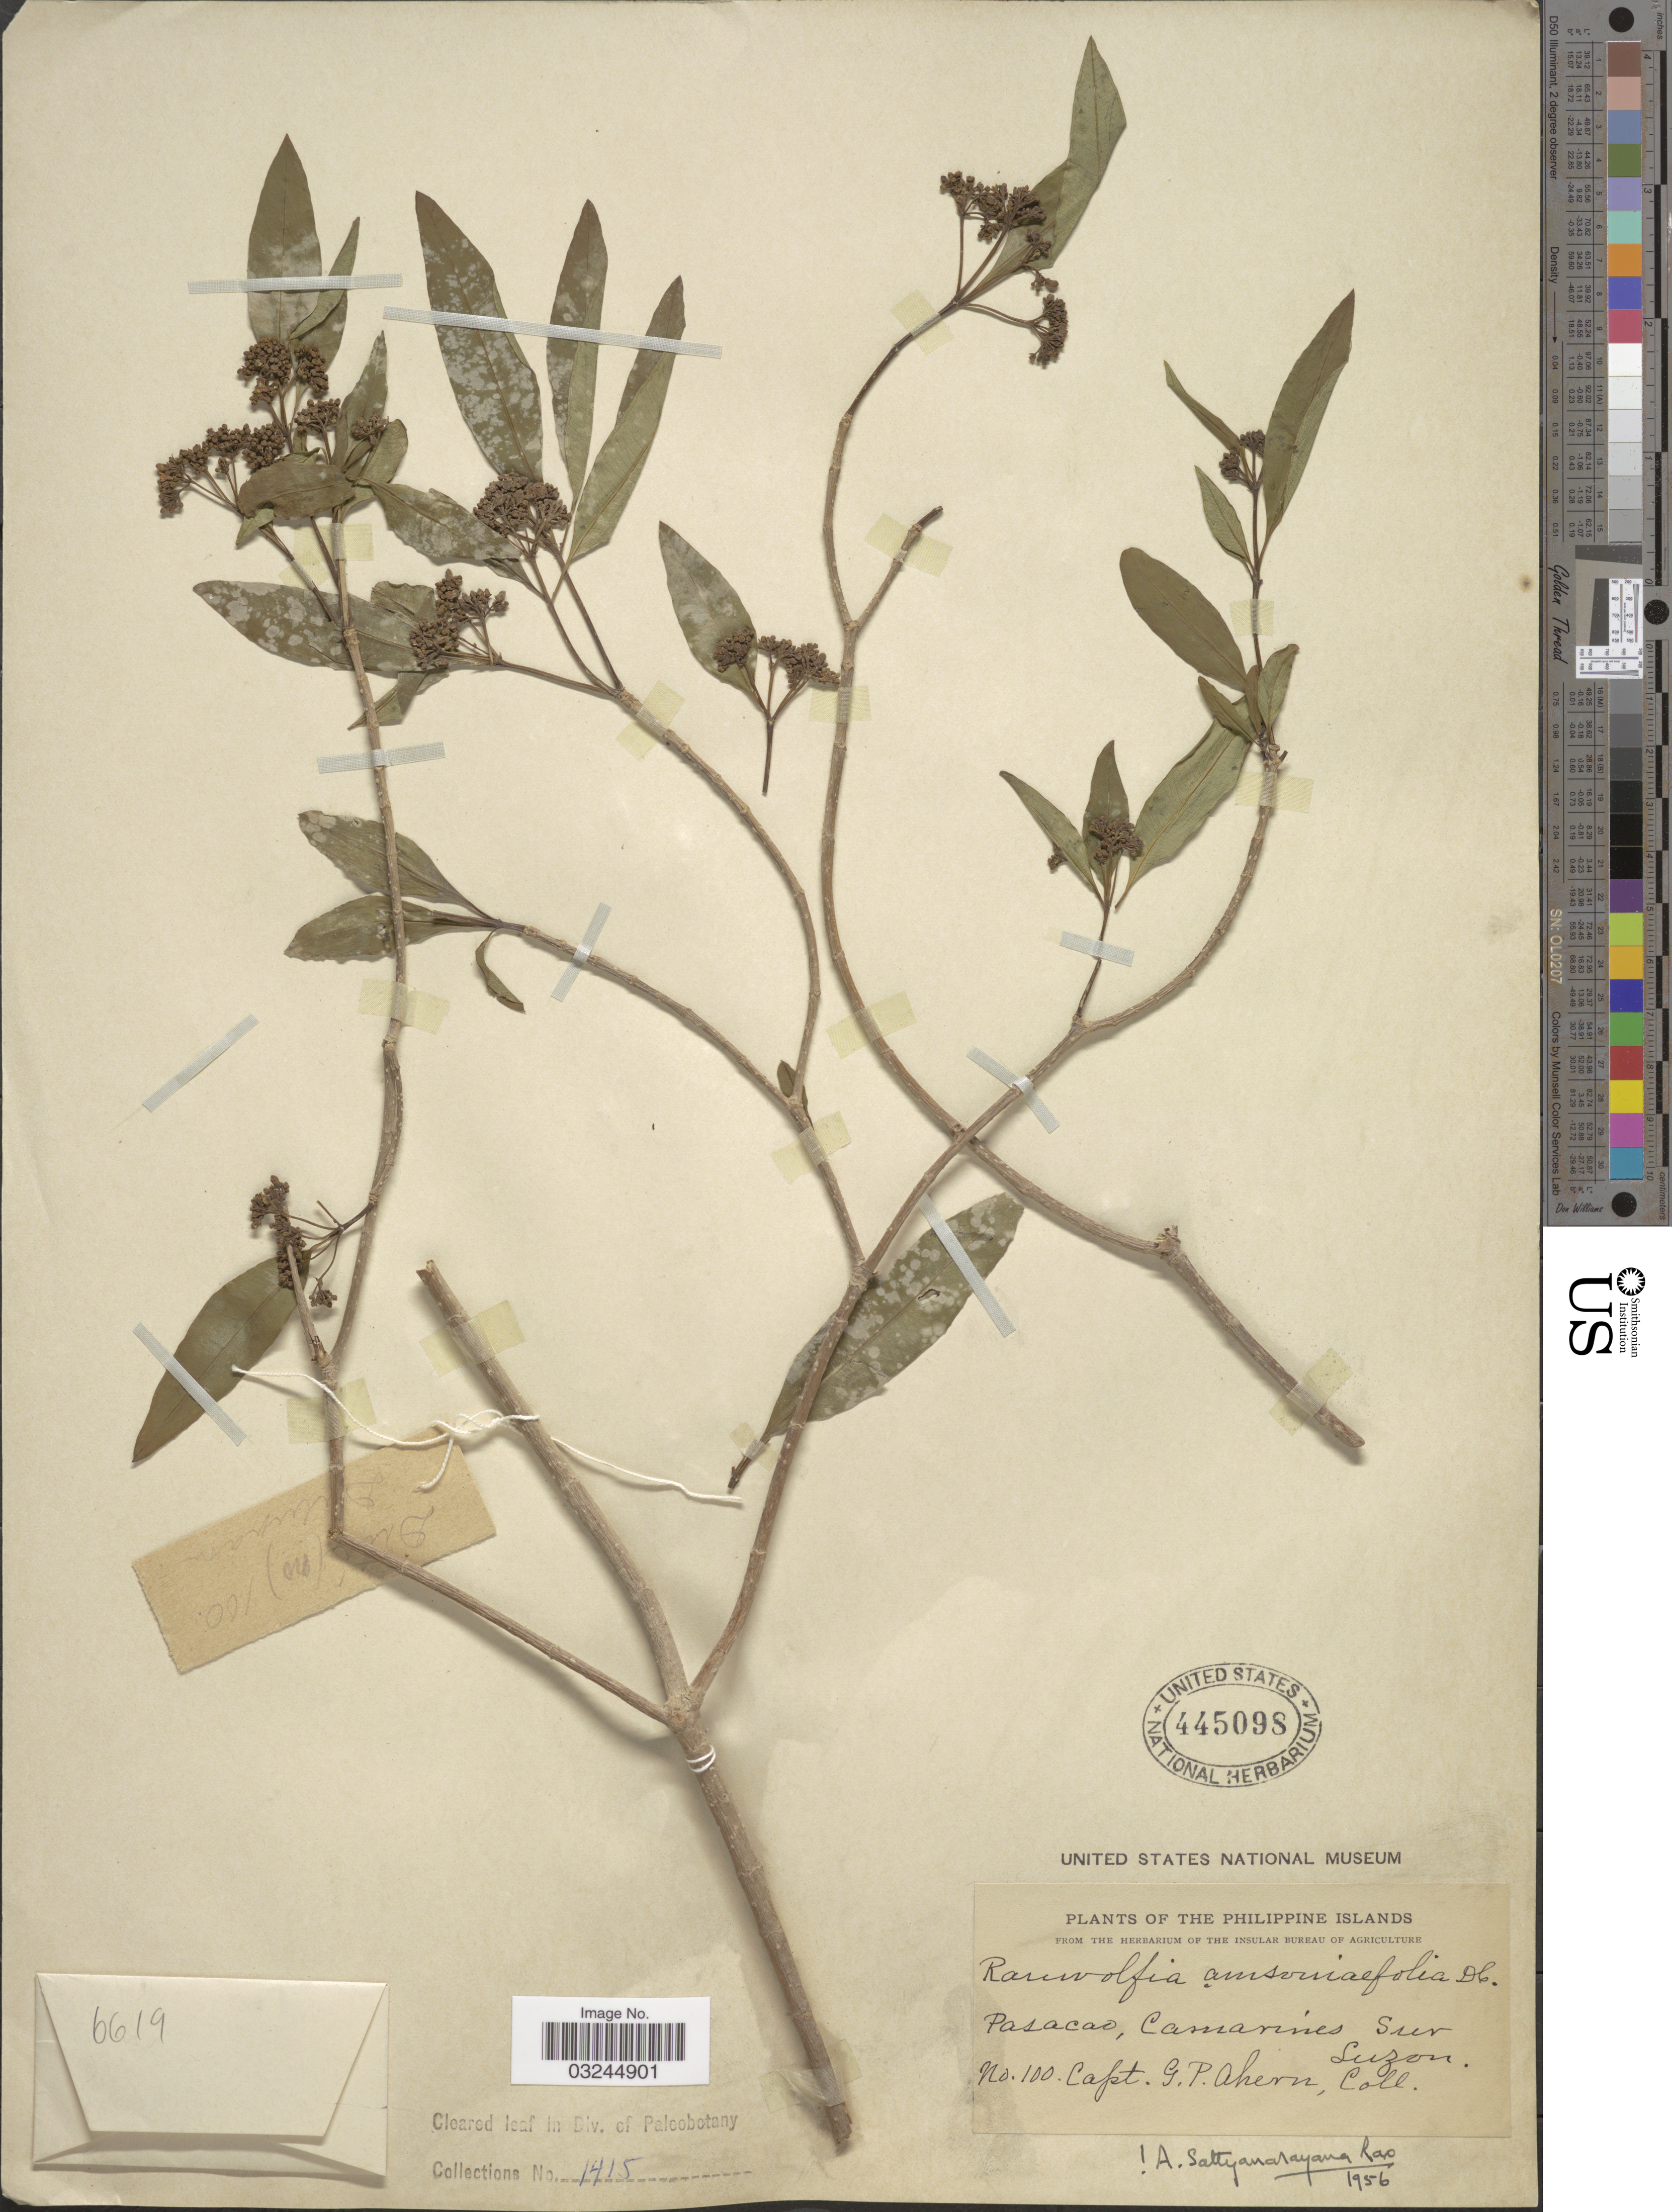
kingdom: Plantae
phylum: Tracheophyta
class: Magnoliopsida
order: Gentianales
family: Apocynaceae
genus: Rauvolfia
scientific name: Rauvolfia amsoniifolia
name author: A. DC.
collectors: G. Ahern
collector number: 100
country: Philippines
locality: Philippine Islands. Pasacao, Camarines Sur, Luzon.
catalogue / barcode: US 445098